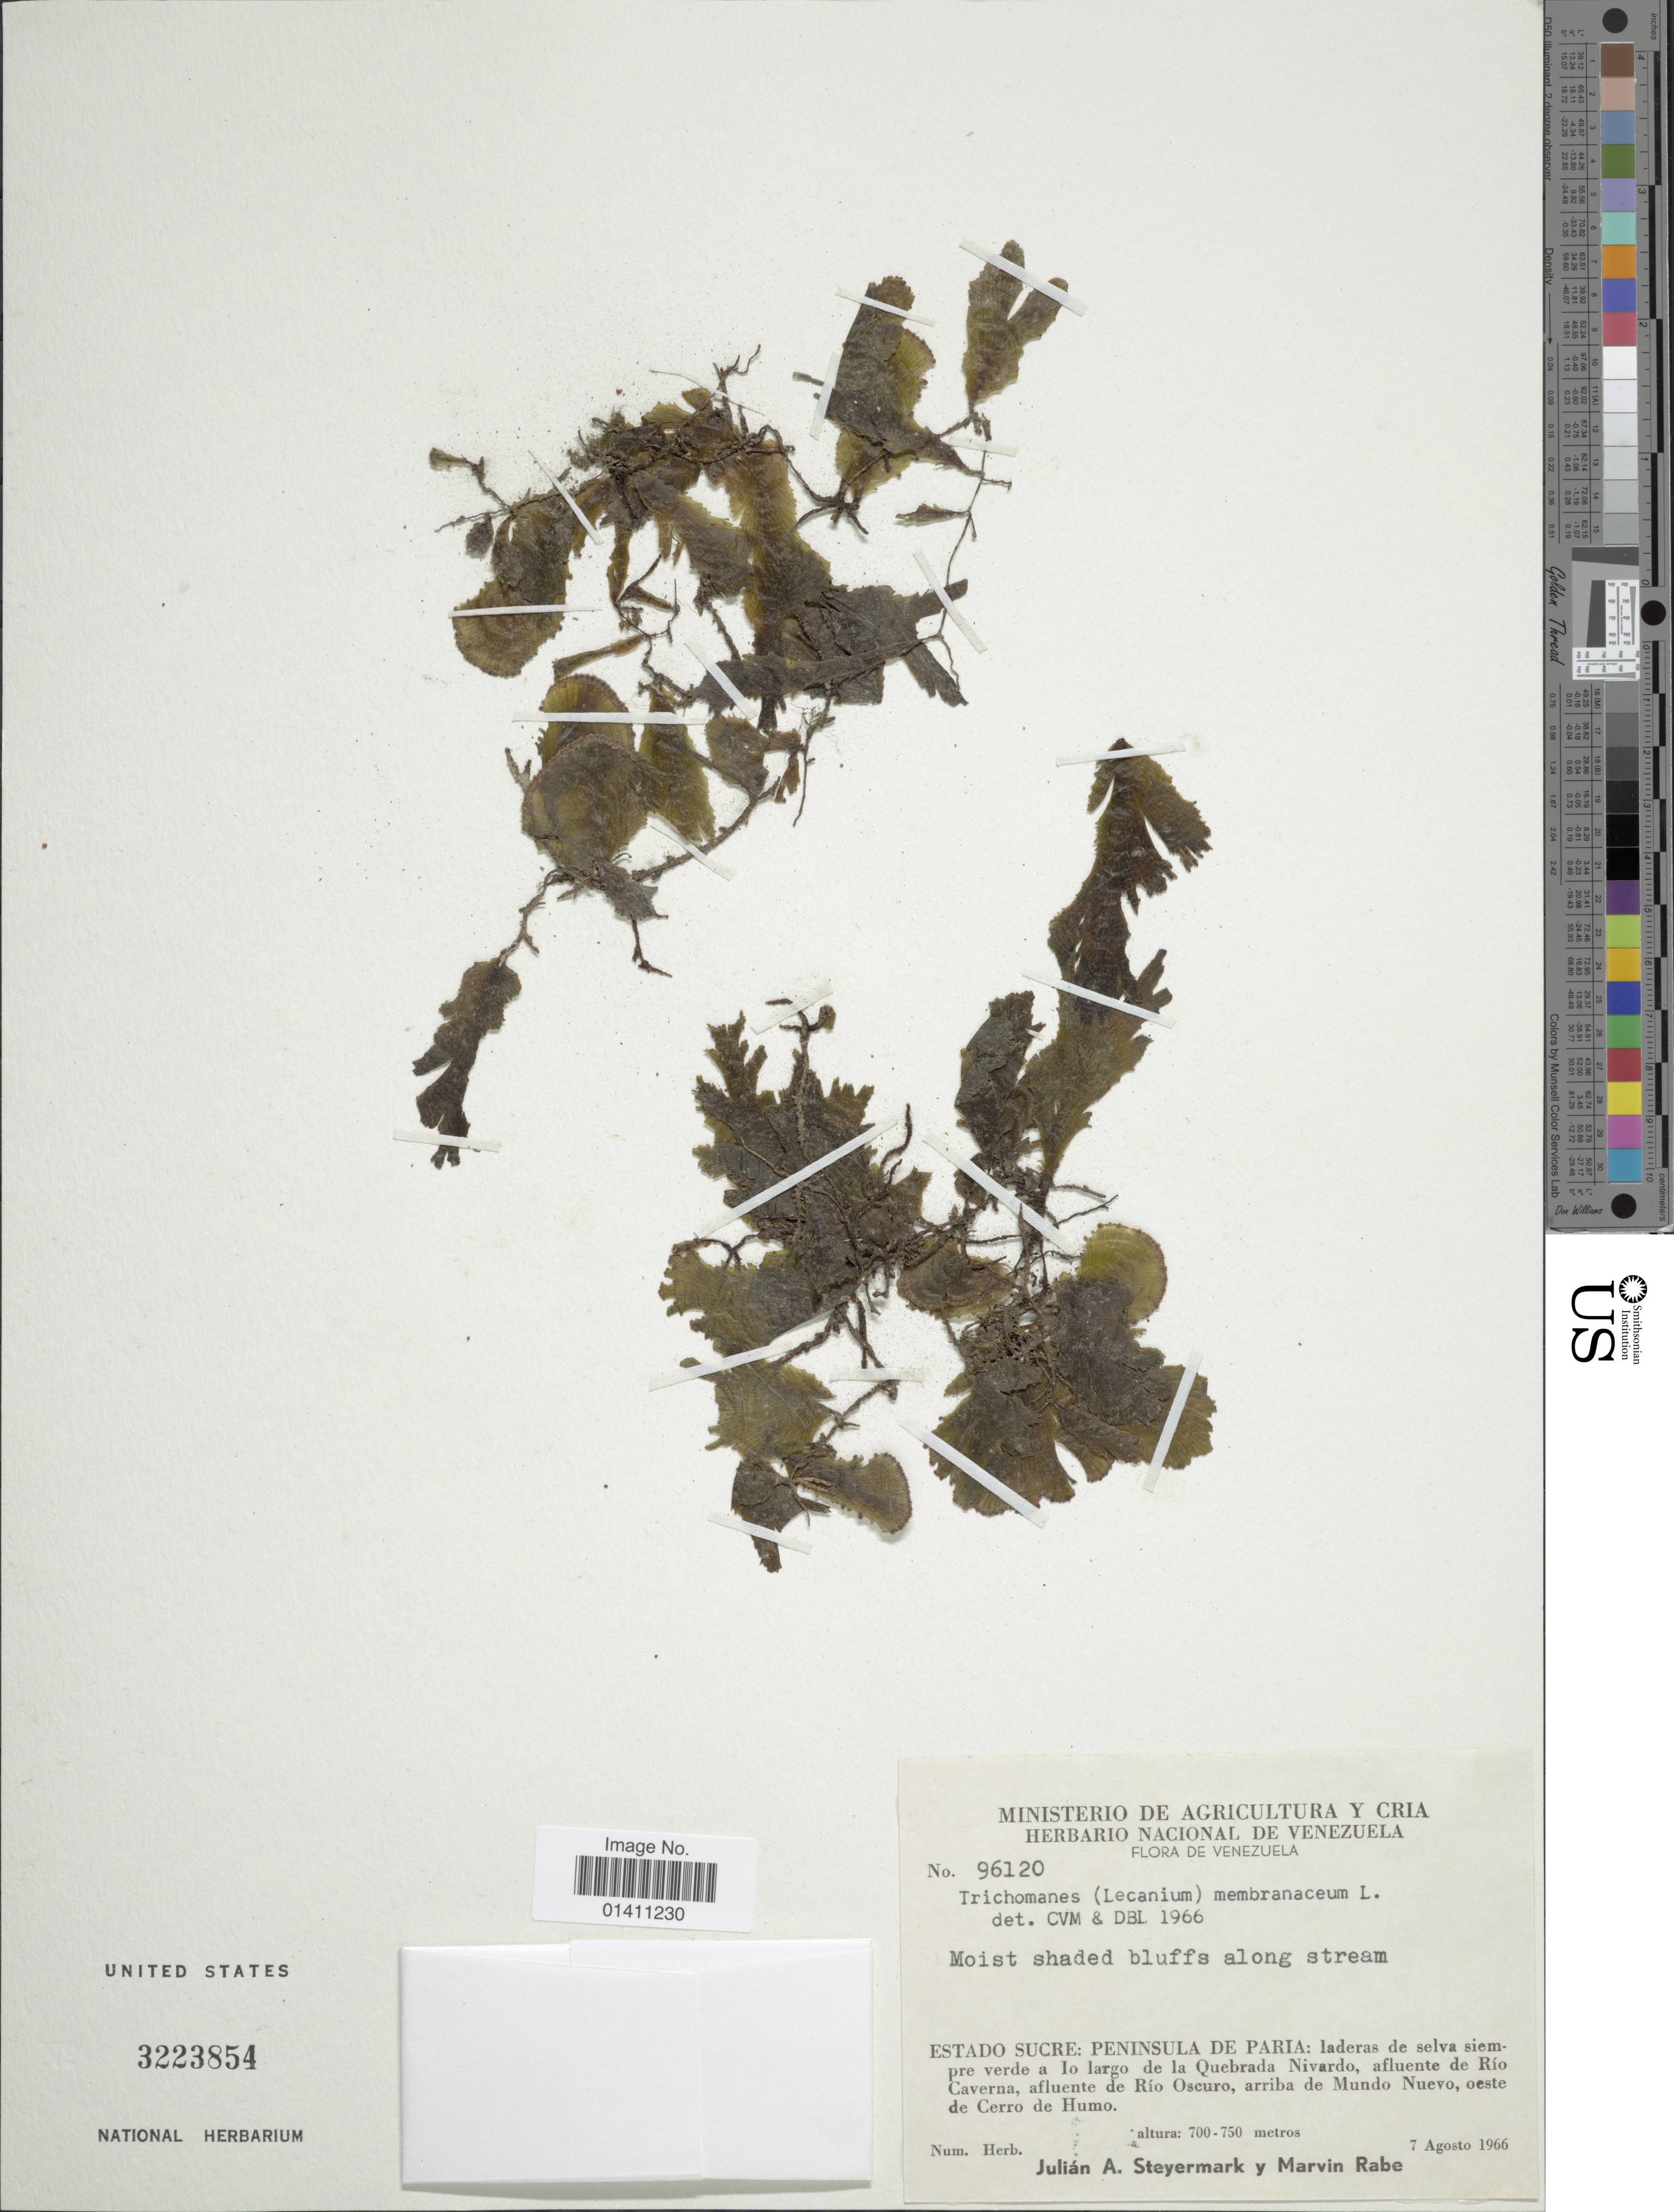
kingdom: Plantae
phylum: Tracheophyta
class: Polypodiopsida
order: Hymenophyllales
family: Hymenophyllaceae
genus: Didymoglossum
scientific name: Didymoglossum membranaceum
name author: (L.) Vareschi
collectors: J. Steyermark & M. Rabe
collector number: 96120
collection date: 1906-08-07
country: Venezuela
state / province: Sucre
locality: Estado Sucre: Peninsula de Paria: laderas de selva siemrpe verde a lo largo de la Quebrada Nivardo, afluente de Rio Caverna, afluente de Rio Oscuro, arriba de Mundo Nuevo, oeste de Cerro de Humo.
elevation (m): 700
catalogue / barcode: US 3223854